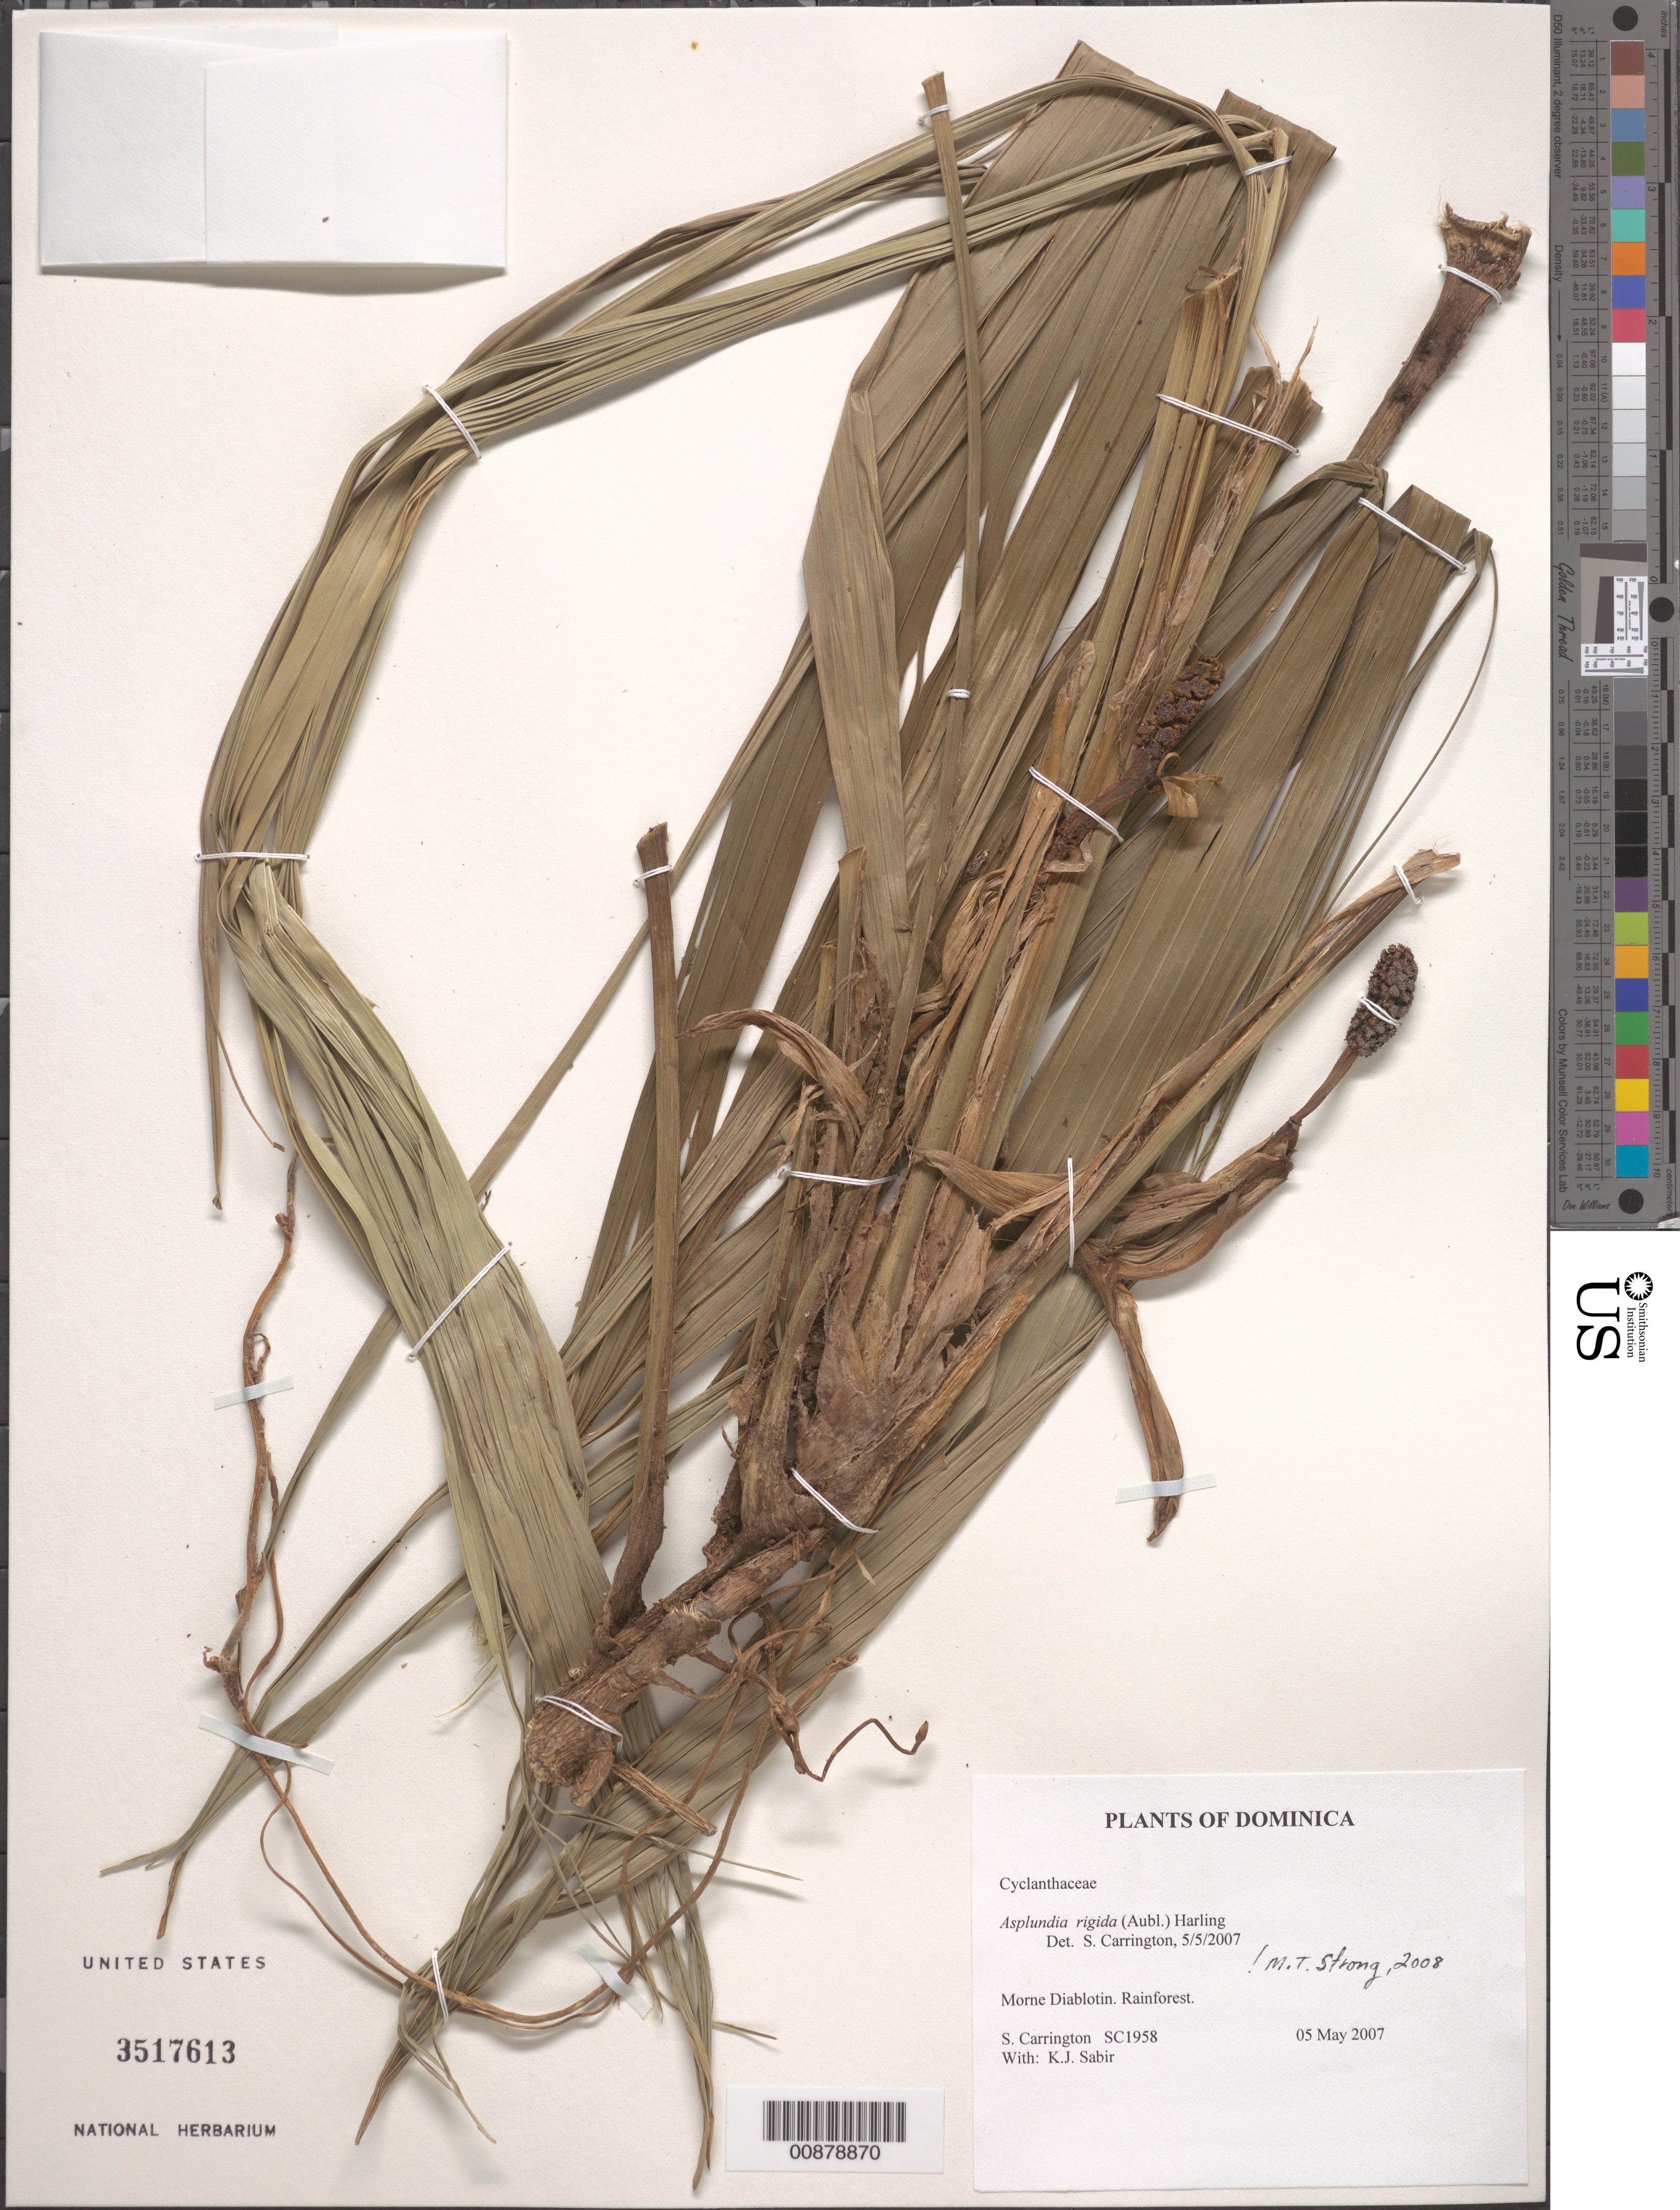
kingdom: Plantae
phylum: Tracheophyta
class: Liliopsida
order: Pandanales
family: Cyclanthaceae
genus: Asplundia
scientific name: Asplundia rigida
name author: (Aubl.) Harling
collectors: C. M. S. Carrington & K. Sabir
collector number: SC 1958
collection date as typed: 05 May 2007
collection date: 2007-05-05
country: Dominica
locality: Morne Diablotin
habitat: Rainforest.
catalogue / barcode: US 3517613